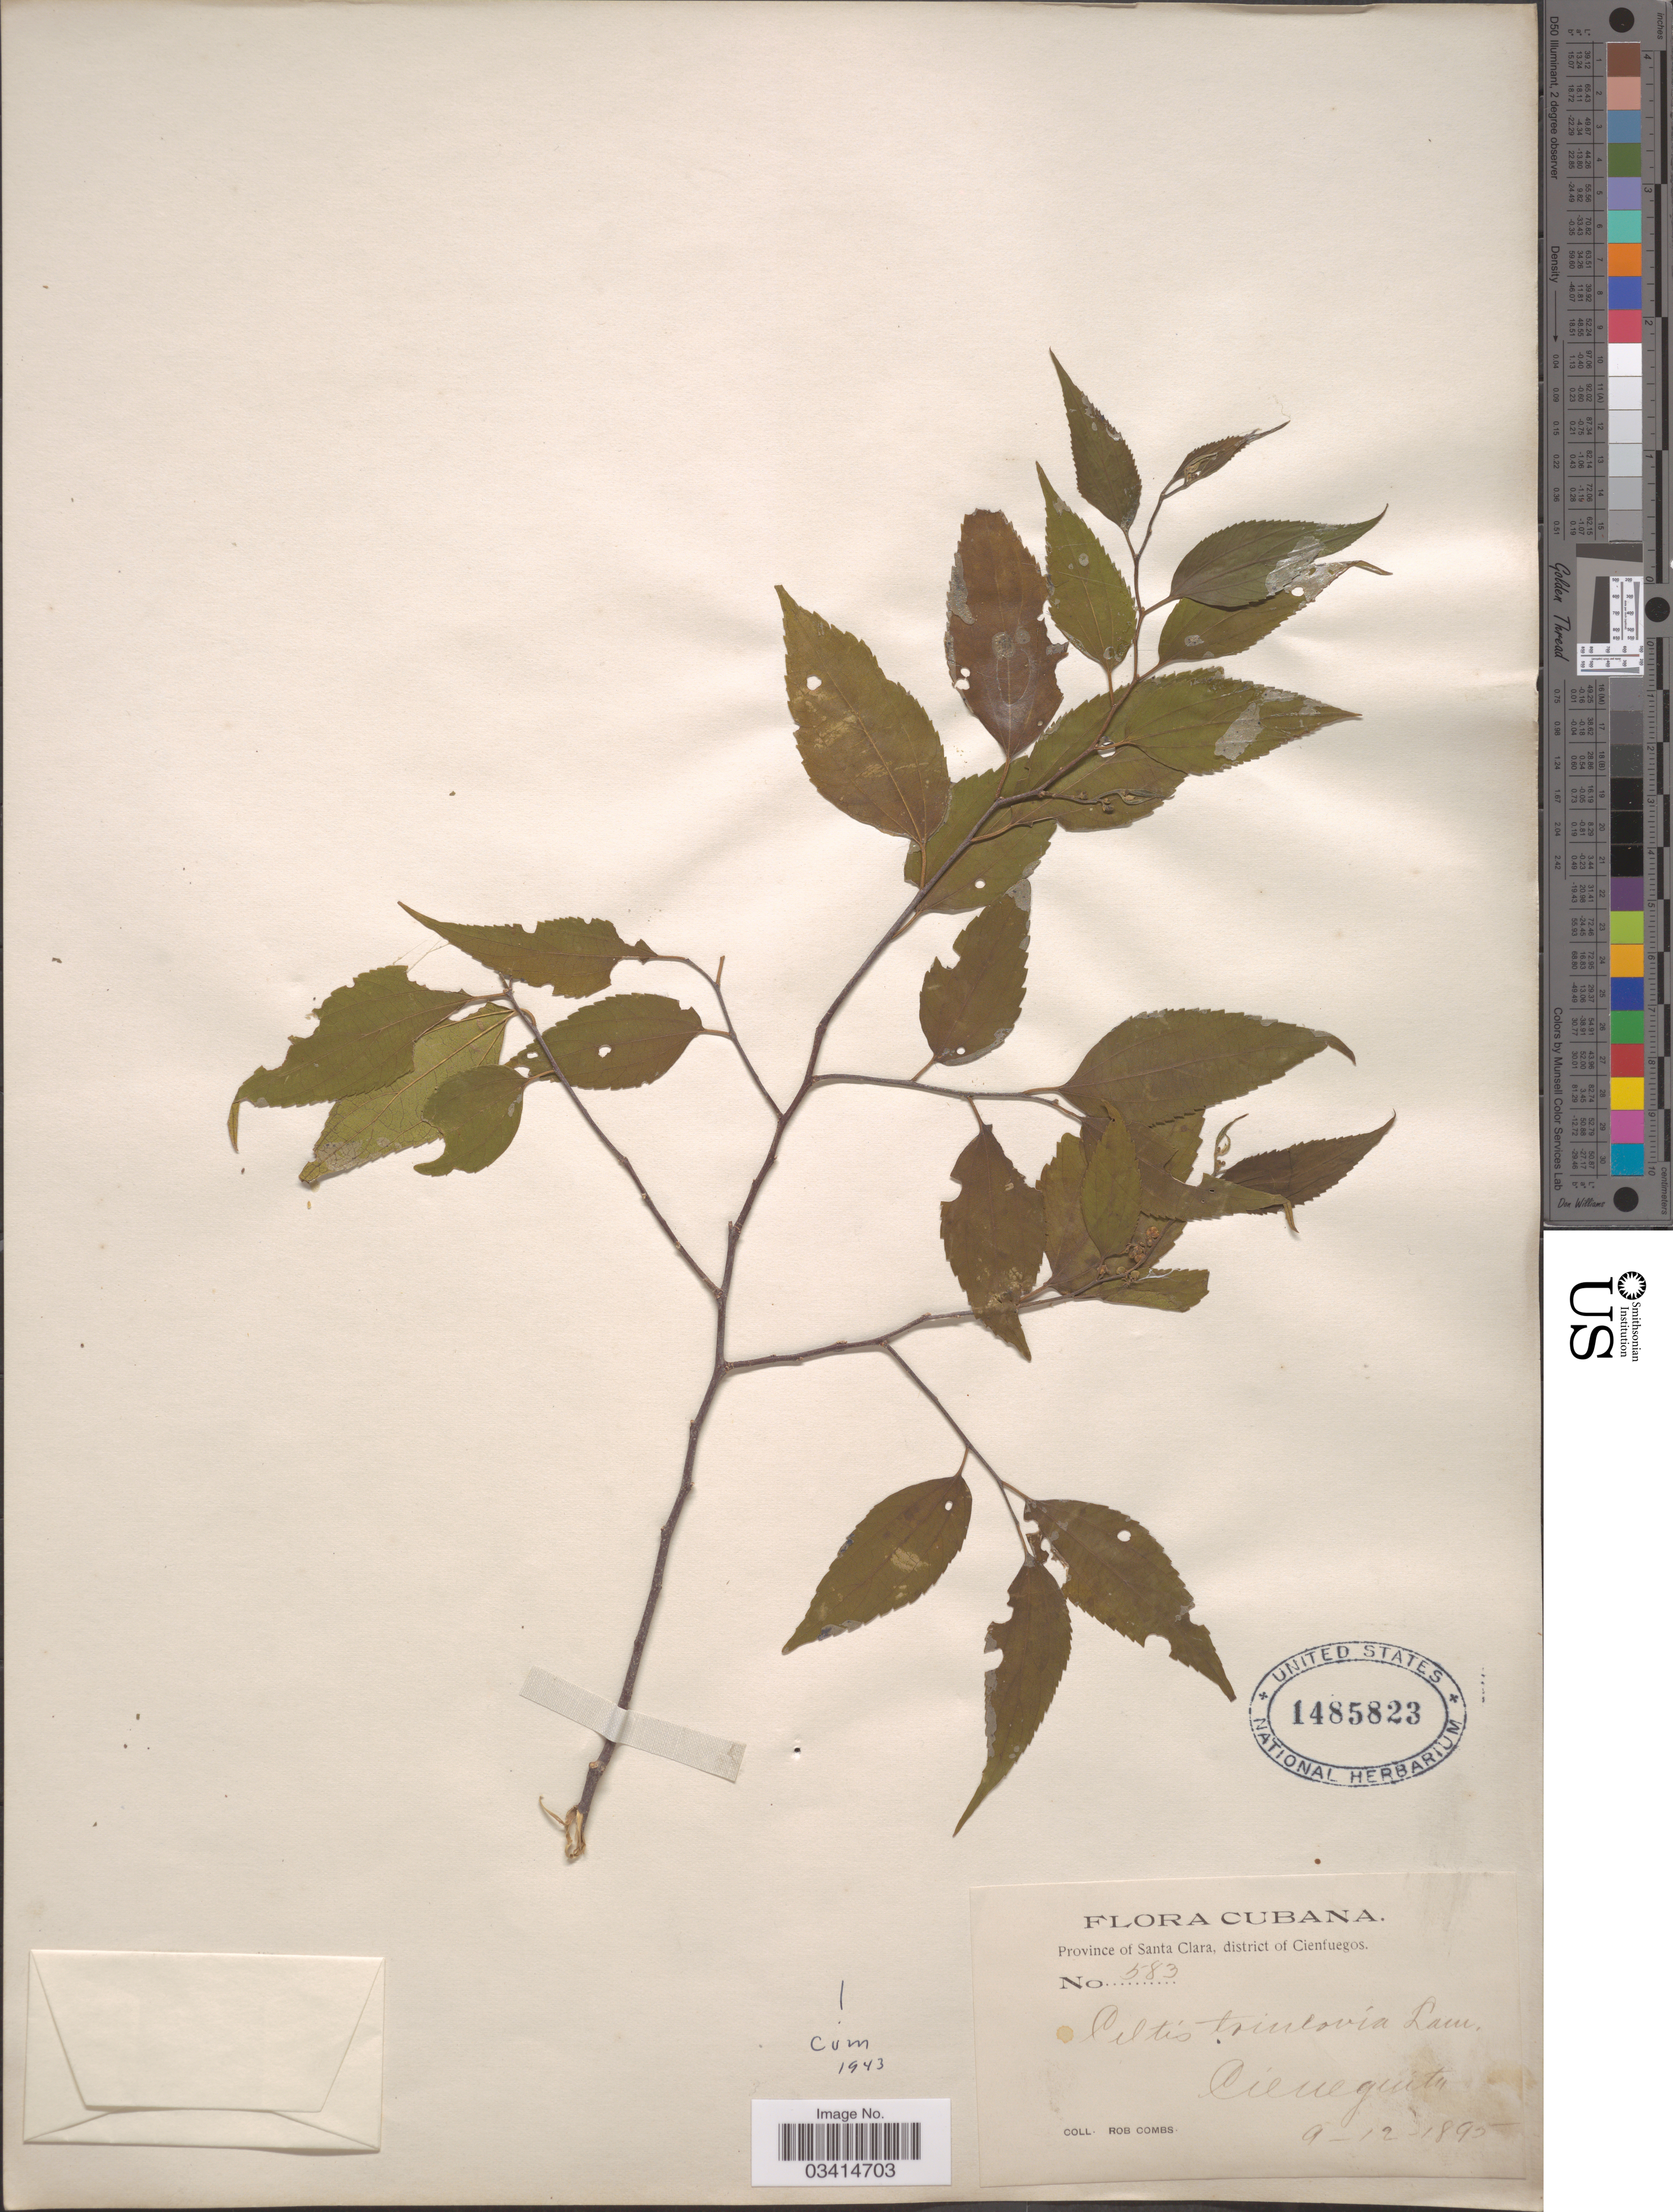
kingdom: Plantae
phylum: Tracheophyta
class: Magnoliopsida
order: Rosales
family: Cannabaceae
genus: Celtis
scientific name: Celtis trinervia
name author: Lam.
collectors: R. Combs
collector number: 583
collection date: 1895-12-09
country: Cuba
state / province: Las Villas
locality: Province of Santa Clara, district of Cienefuegos. Cieneguita.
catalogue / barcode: US 1485823